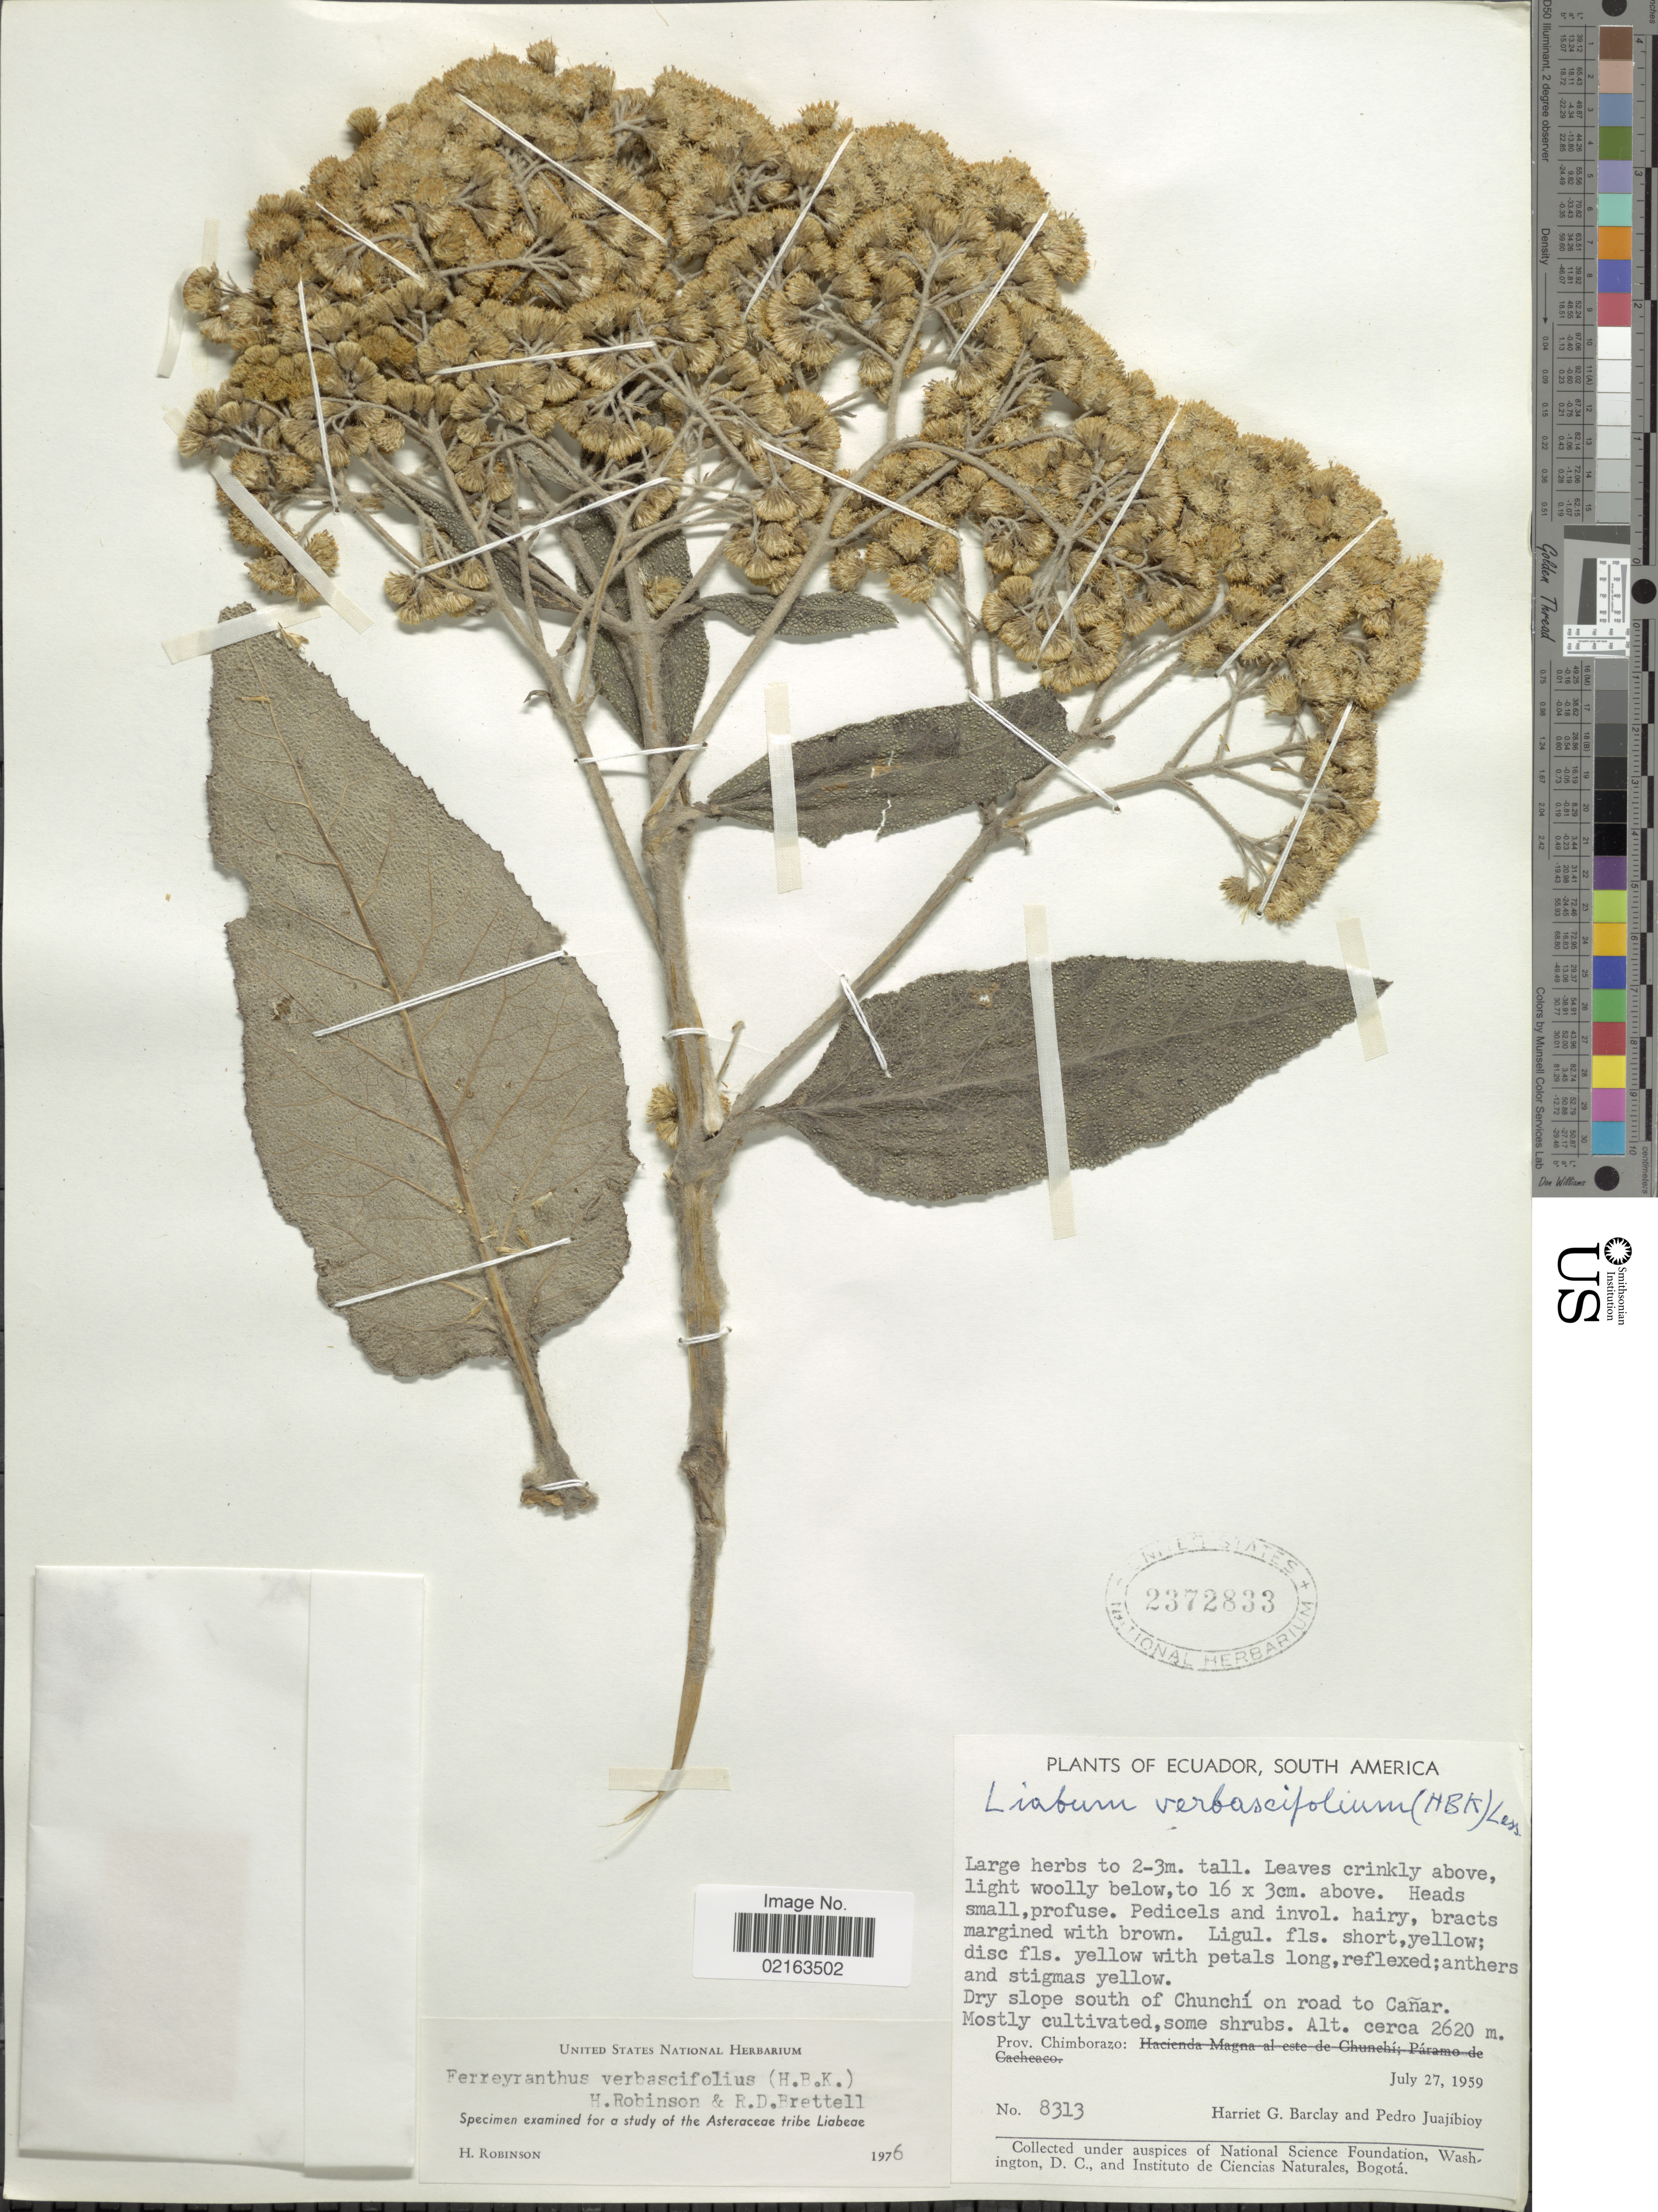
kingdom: Plantae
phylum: Tracheophyta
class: Magnoliopsida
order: Asterales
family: Asteraceae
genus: Ferreyranthus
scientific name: Ferreyranthus verbascifolius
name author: (Kunth) H. Rob. & Brettell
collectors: H. G. Barclay & P. Juajibioy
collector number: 8313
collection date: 1959-07-27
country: Ecuador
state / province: Chimborazo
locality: Dry slope south of Chunchí on road to Cañar. Mostly cultivated, some shrubs. Prov. Chimborazo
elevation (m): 2620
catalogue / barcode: US 2372833